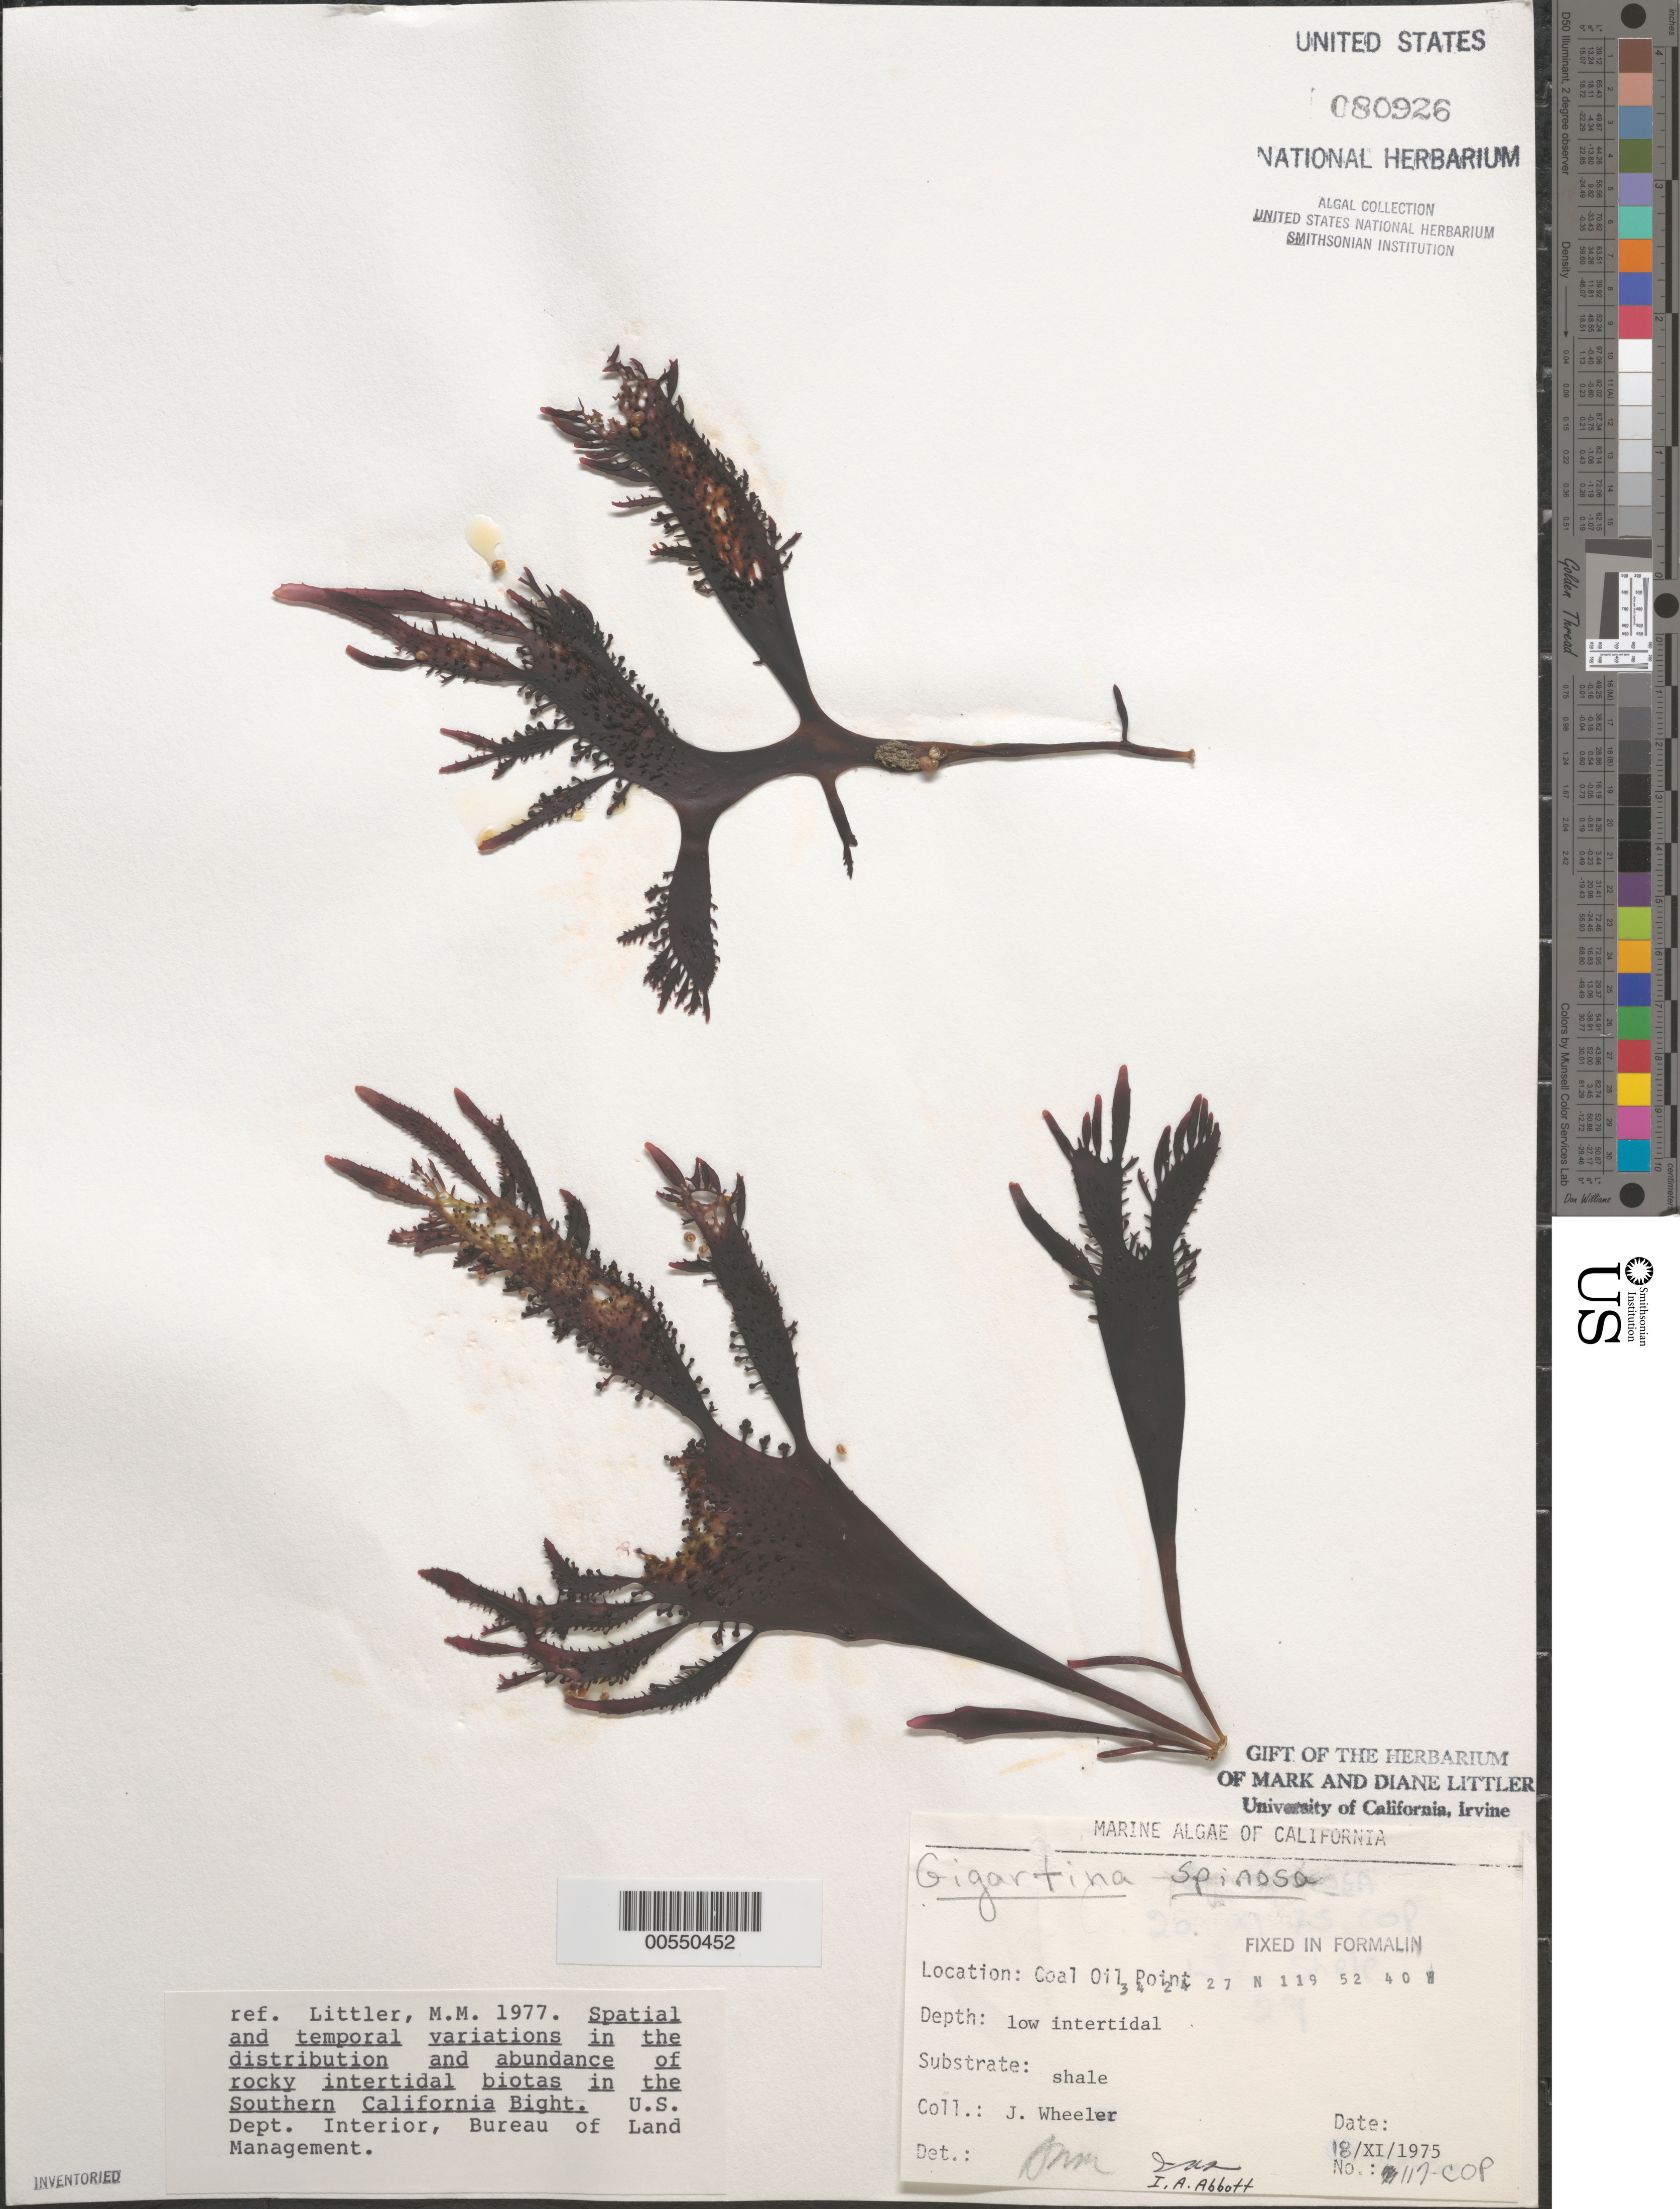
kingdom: Plantae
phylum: Rhodophyta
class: Florideophyceae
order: Gigartinales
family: Gigartinaceae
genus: Chondracanthus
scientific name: Chondracanthus spinosus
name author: (Kütz.) Guiry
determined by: Algae name updating Project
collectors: J. L. Wheeler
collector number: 117-COP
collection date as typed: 18 Nov 1975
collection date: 1975-11-18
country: United States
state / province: California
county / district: Santa Barbara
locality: Coal Oil Point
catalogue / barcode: US 80926